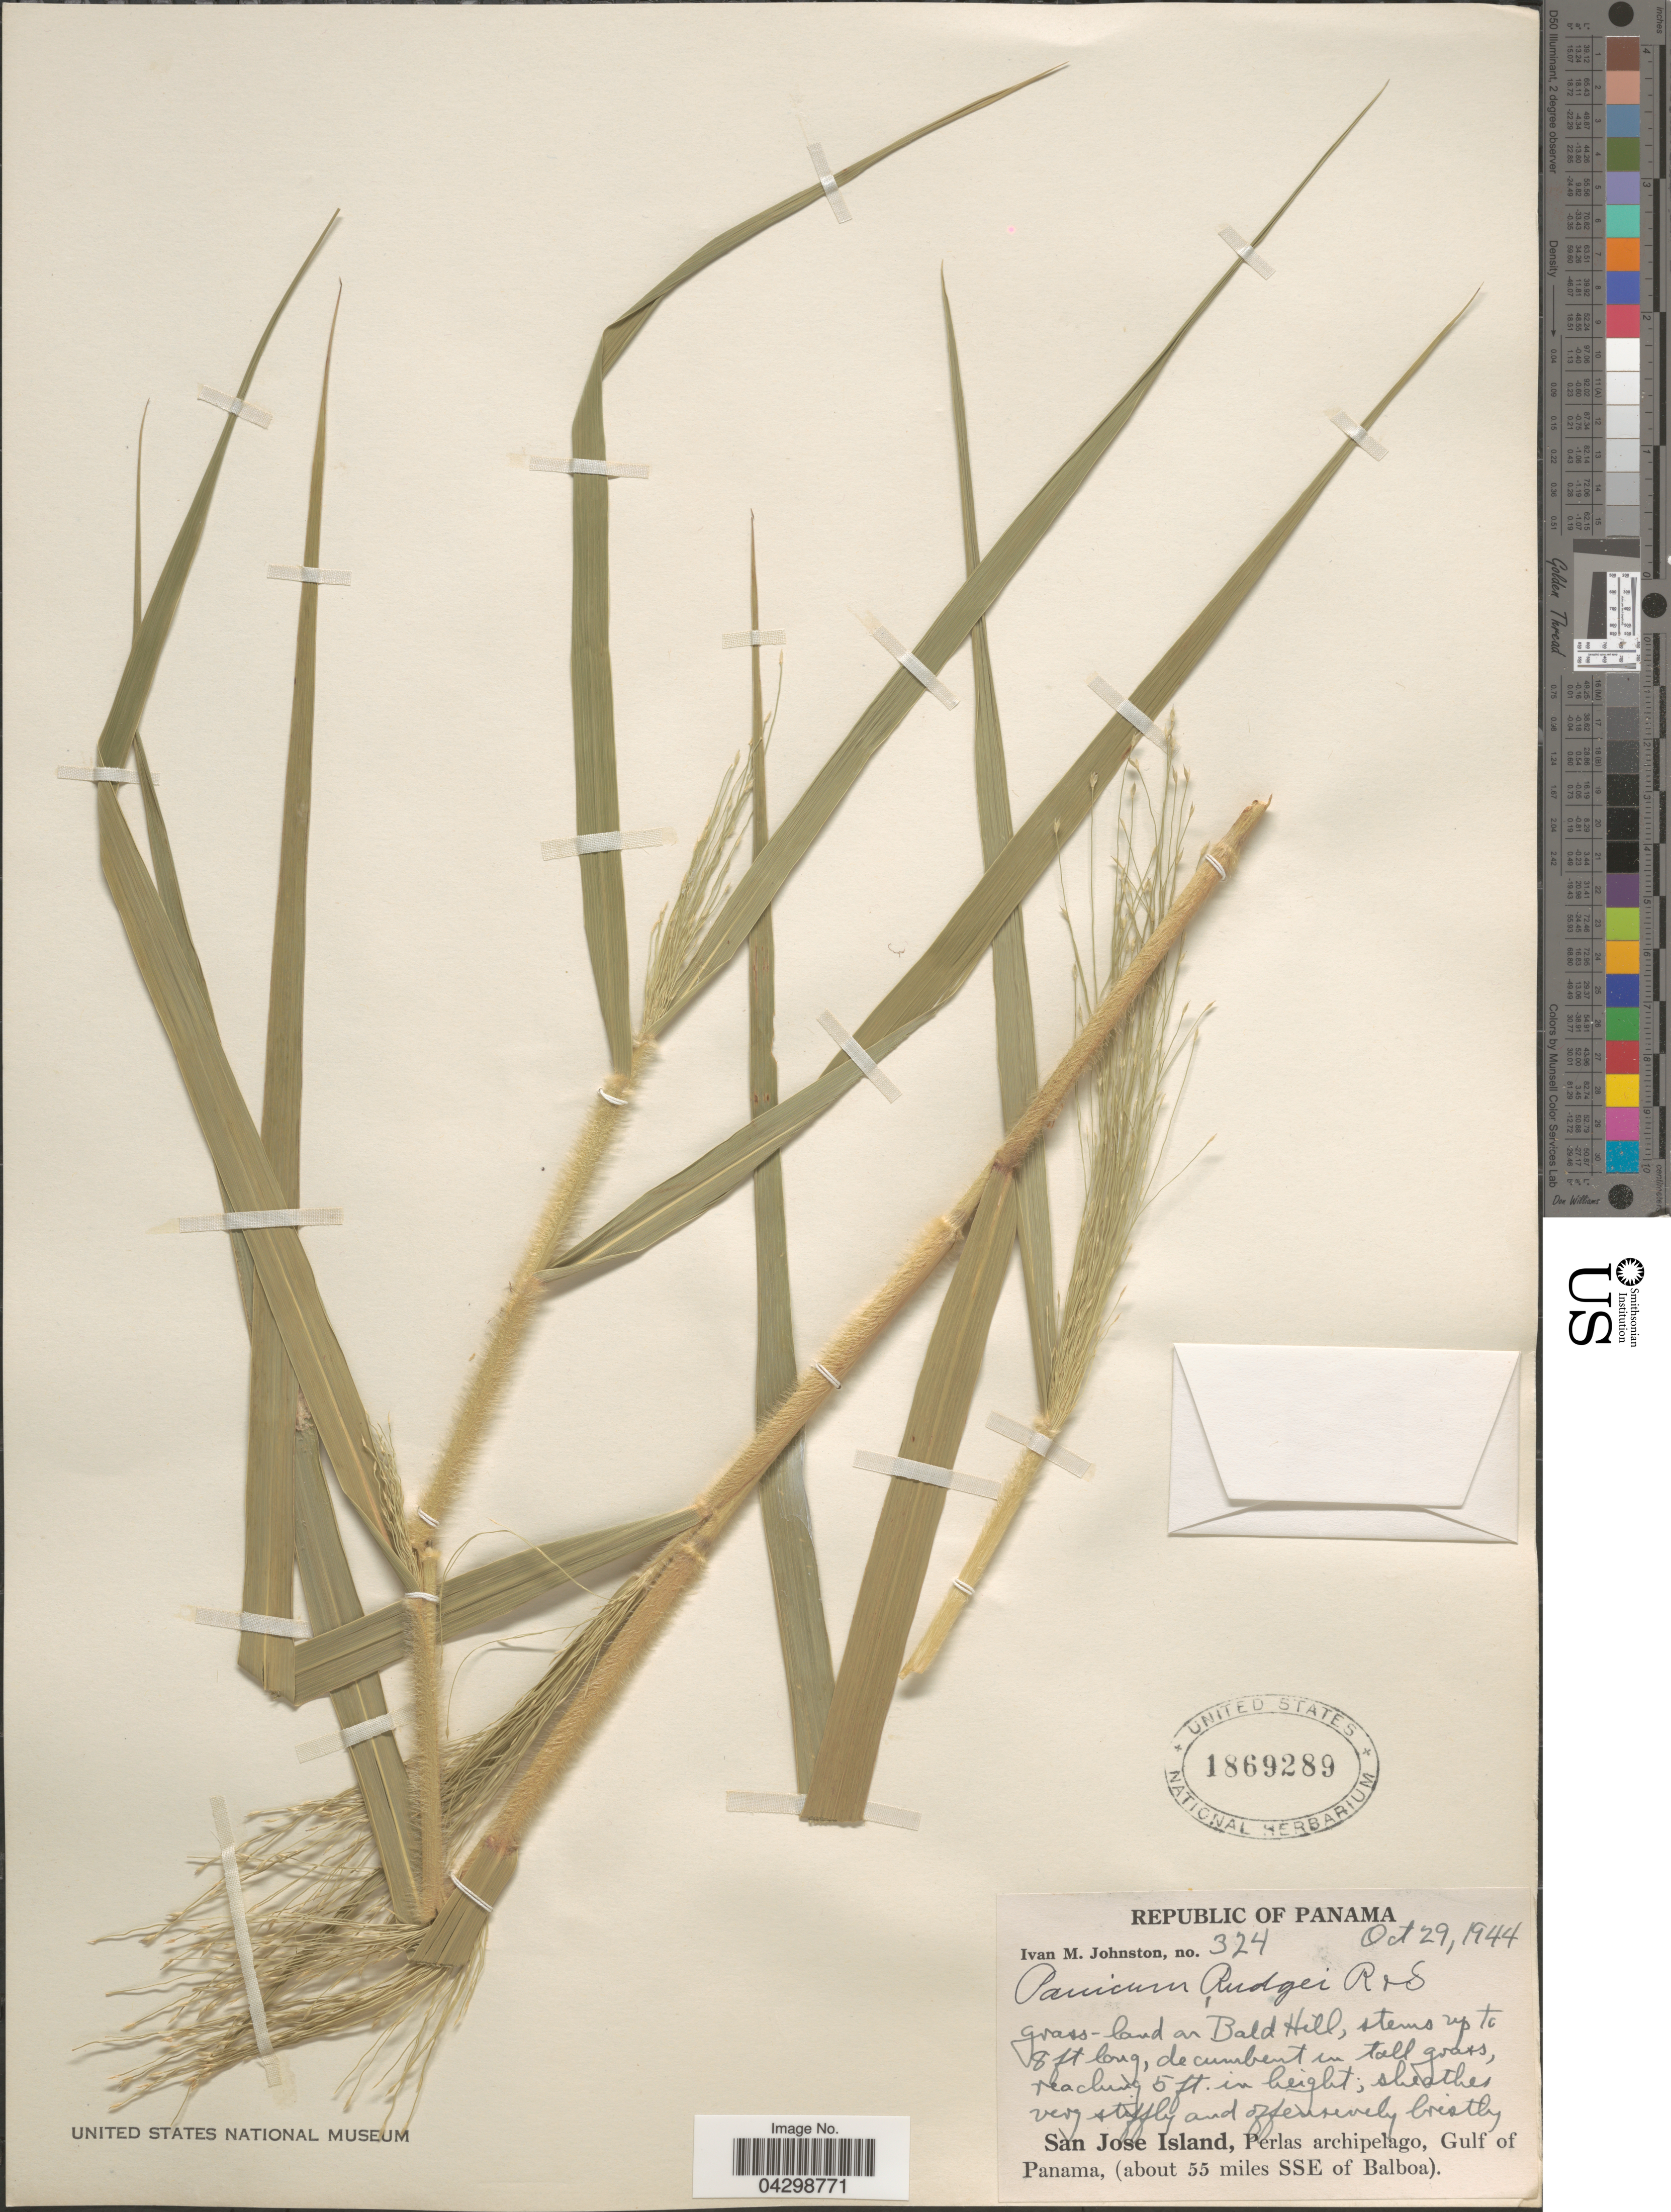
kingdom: Plantae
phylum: Tracheophyta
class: Liliopsida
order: Poales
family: Poaceae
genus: Panicum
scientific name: Panicum rudgei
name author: Roem. & Schult.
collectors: I.M. Johnston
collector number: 324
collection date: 1944-10-29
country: Panama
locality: Republic of Panama. Grass-land on Bald Hill. San Jose Island, Perlas archipelago, Gulf of Panama, (about 55 miles SSE of Balboa).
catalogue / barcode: US 1869289